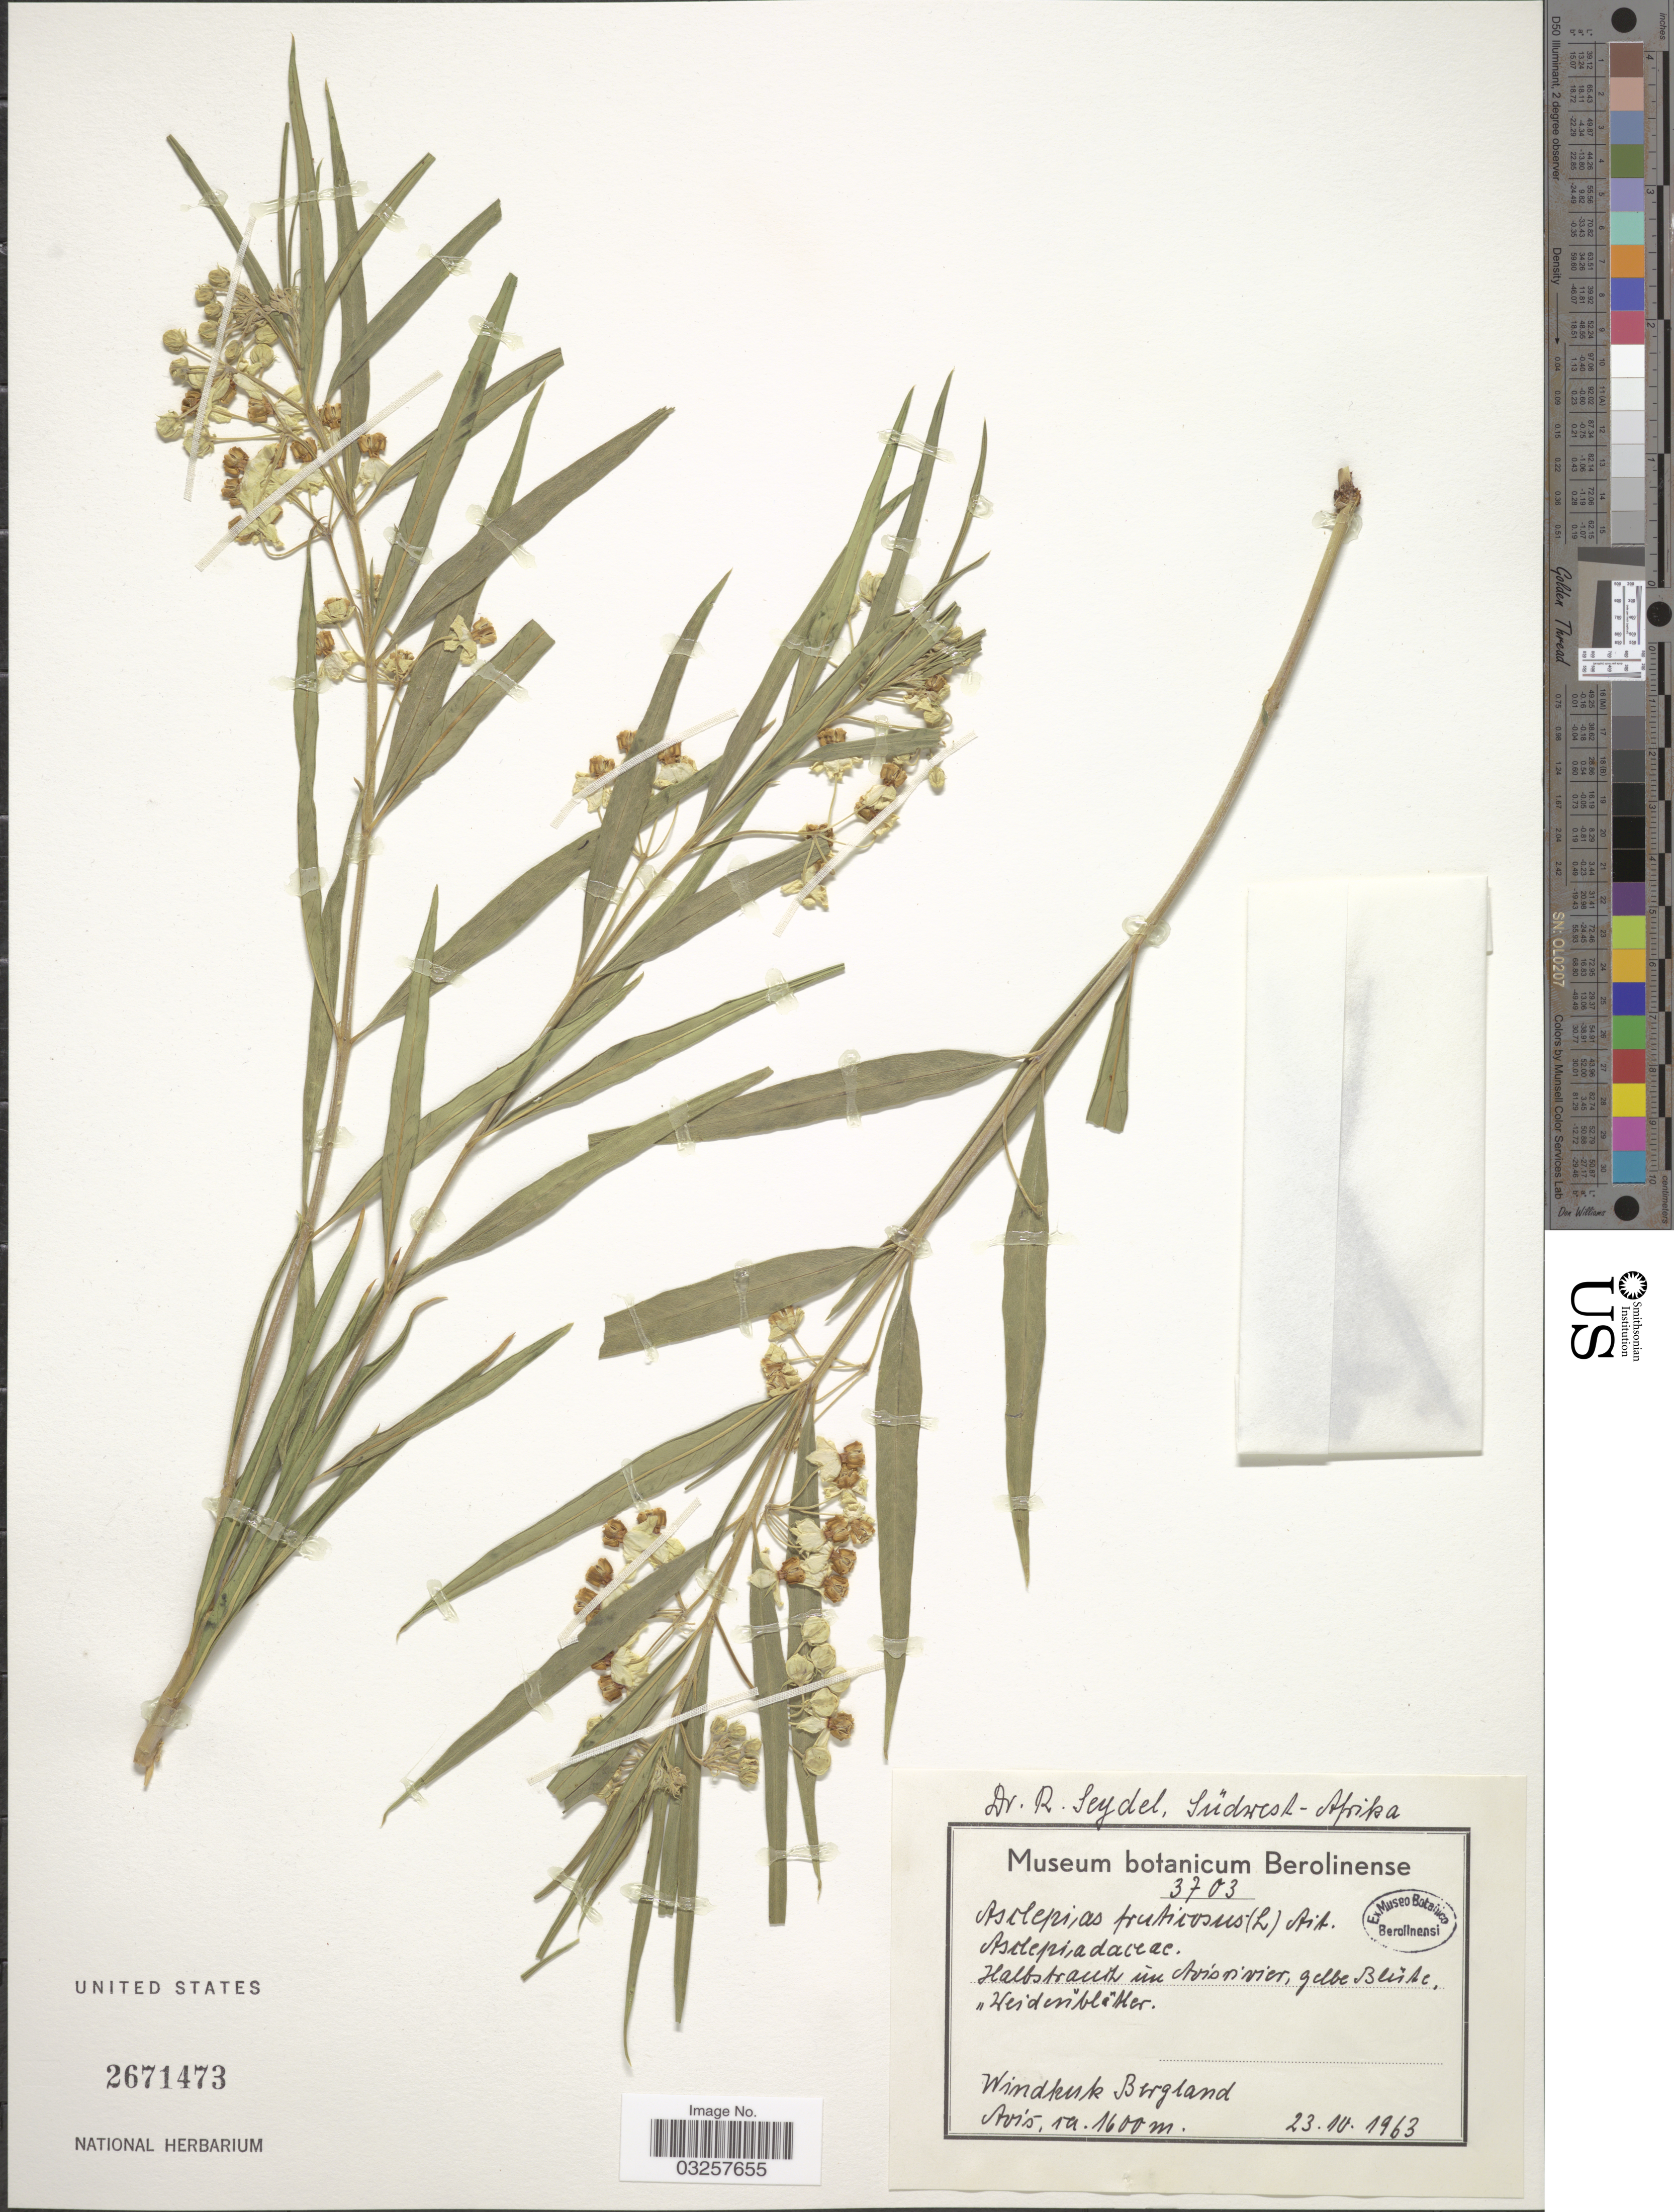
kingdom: Plantae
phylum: Tracheophyta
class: Magnoliopsida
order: Gentianales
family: Apocynaceae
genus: Asclepias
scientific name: Asclepias fruticosa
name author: L.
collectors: R. Seydel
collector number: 3703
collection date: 1963-04-23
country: Namibia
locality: Südwest-Afrika. Windhuk Bergland. Avis.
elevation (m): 1600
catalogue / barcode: US 2671473